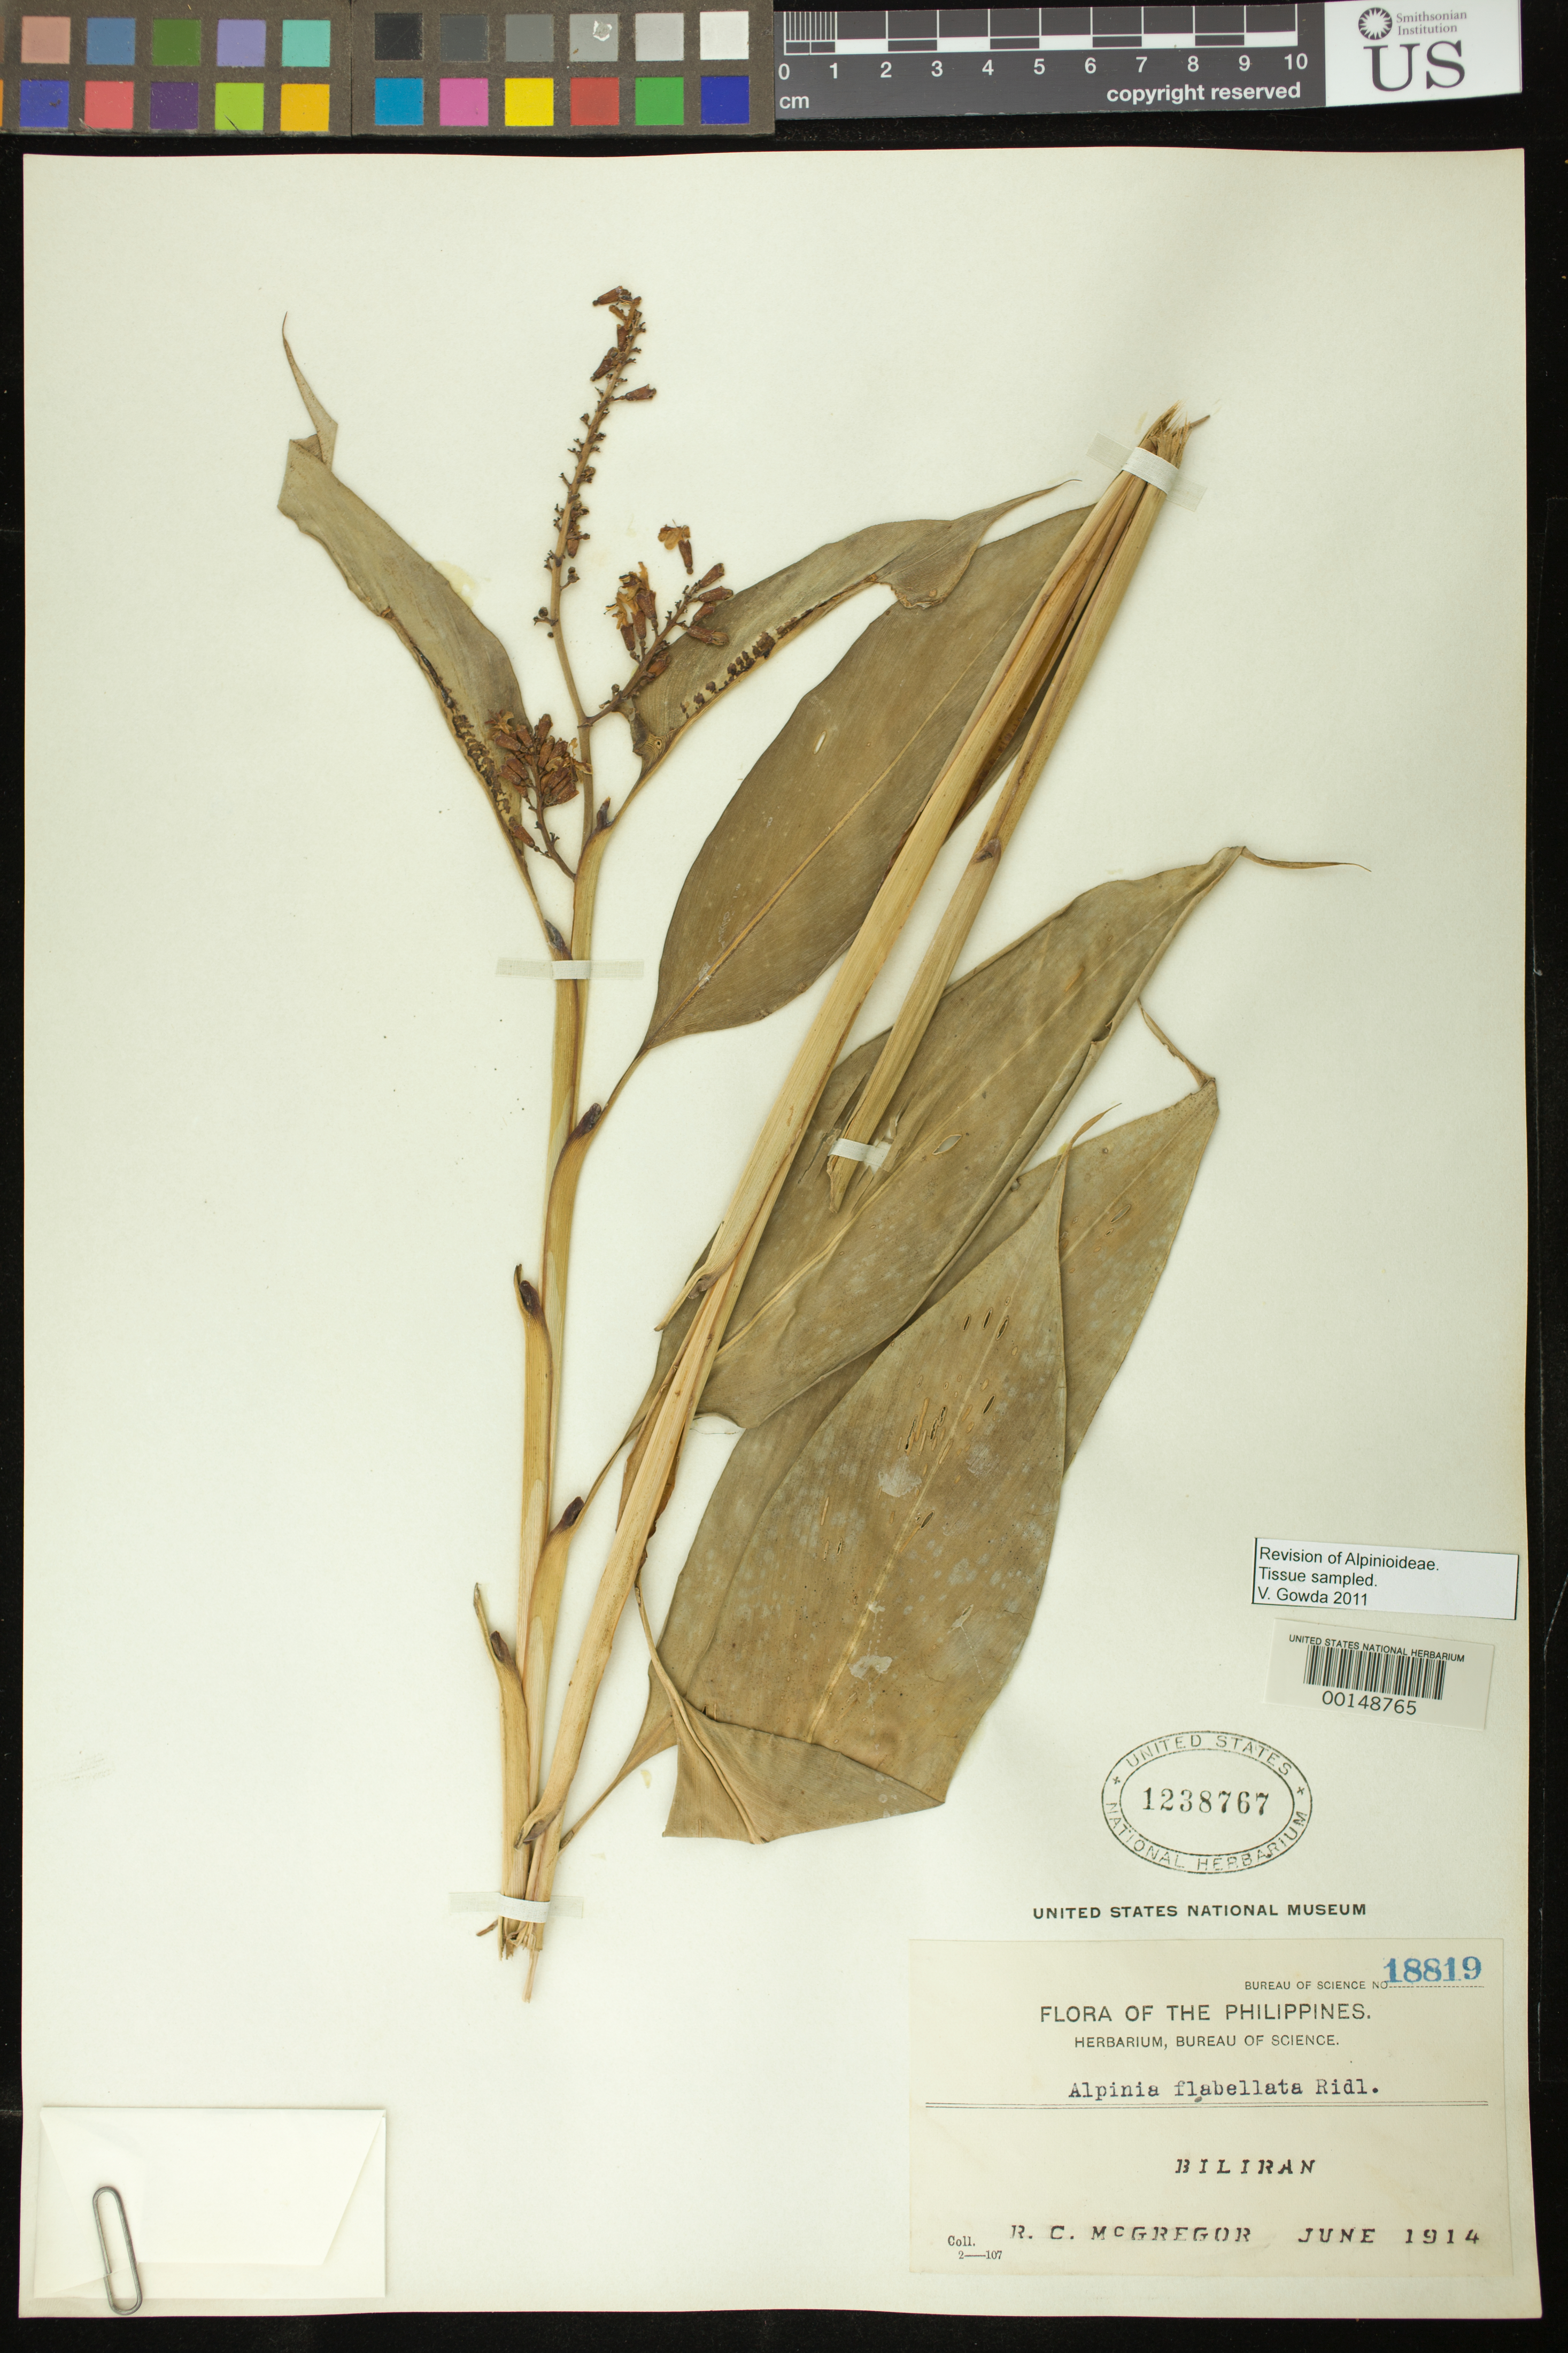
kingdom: Plantae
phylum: Tracheophyta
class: Liliopsida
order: Zingiberales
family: Zingiberaceae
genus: Alpinia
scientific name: Alpinia flabellata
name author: Ridl.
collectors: R. C. McGregor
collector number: Bur. Sci. 18819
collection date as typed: Jun 1914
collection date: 1914-06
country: Philippines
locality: Biliran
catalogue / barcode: US 1238767